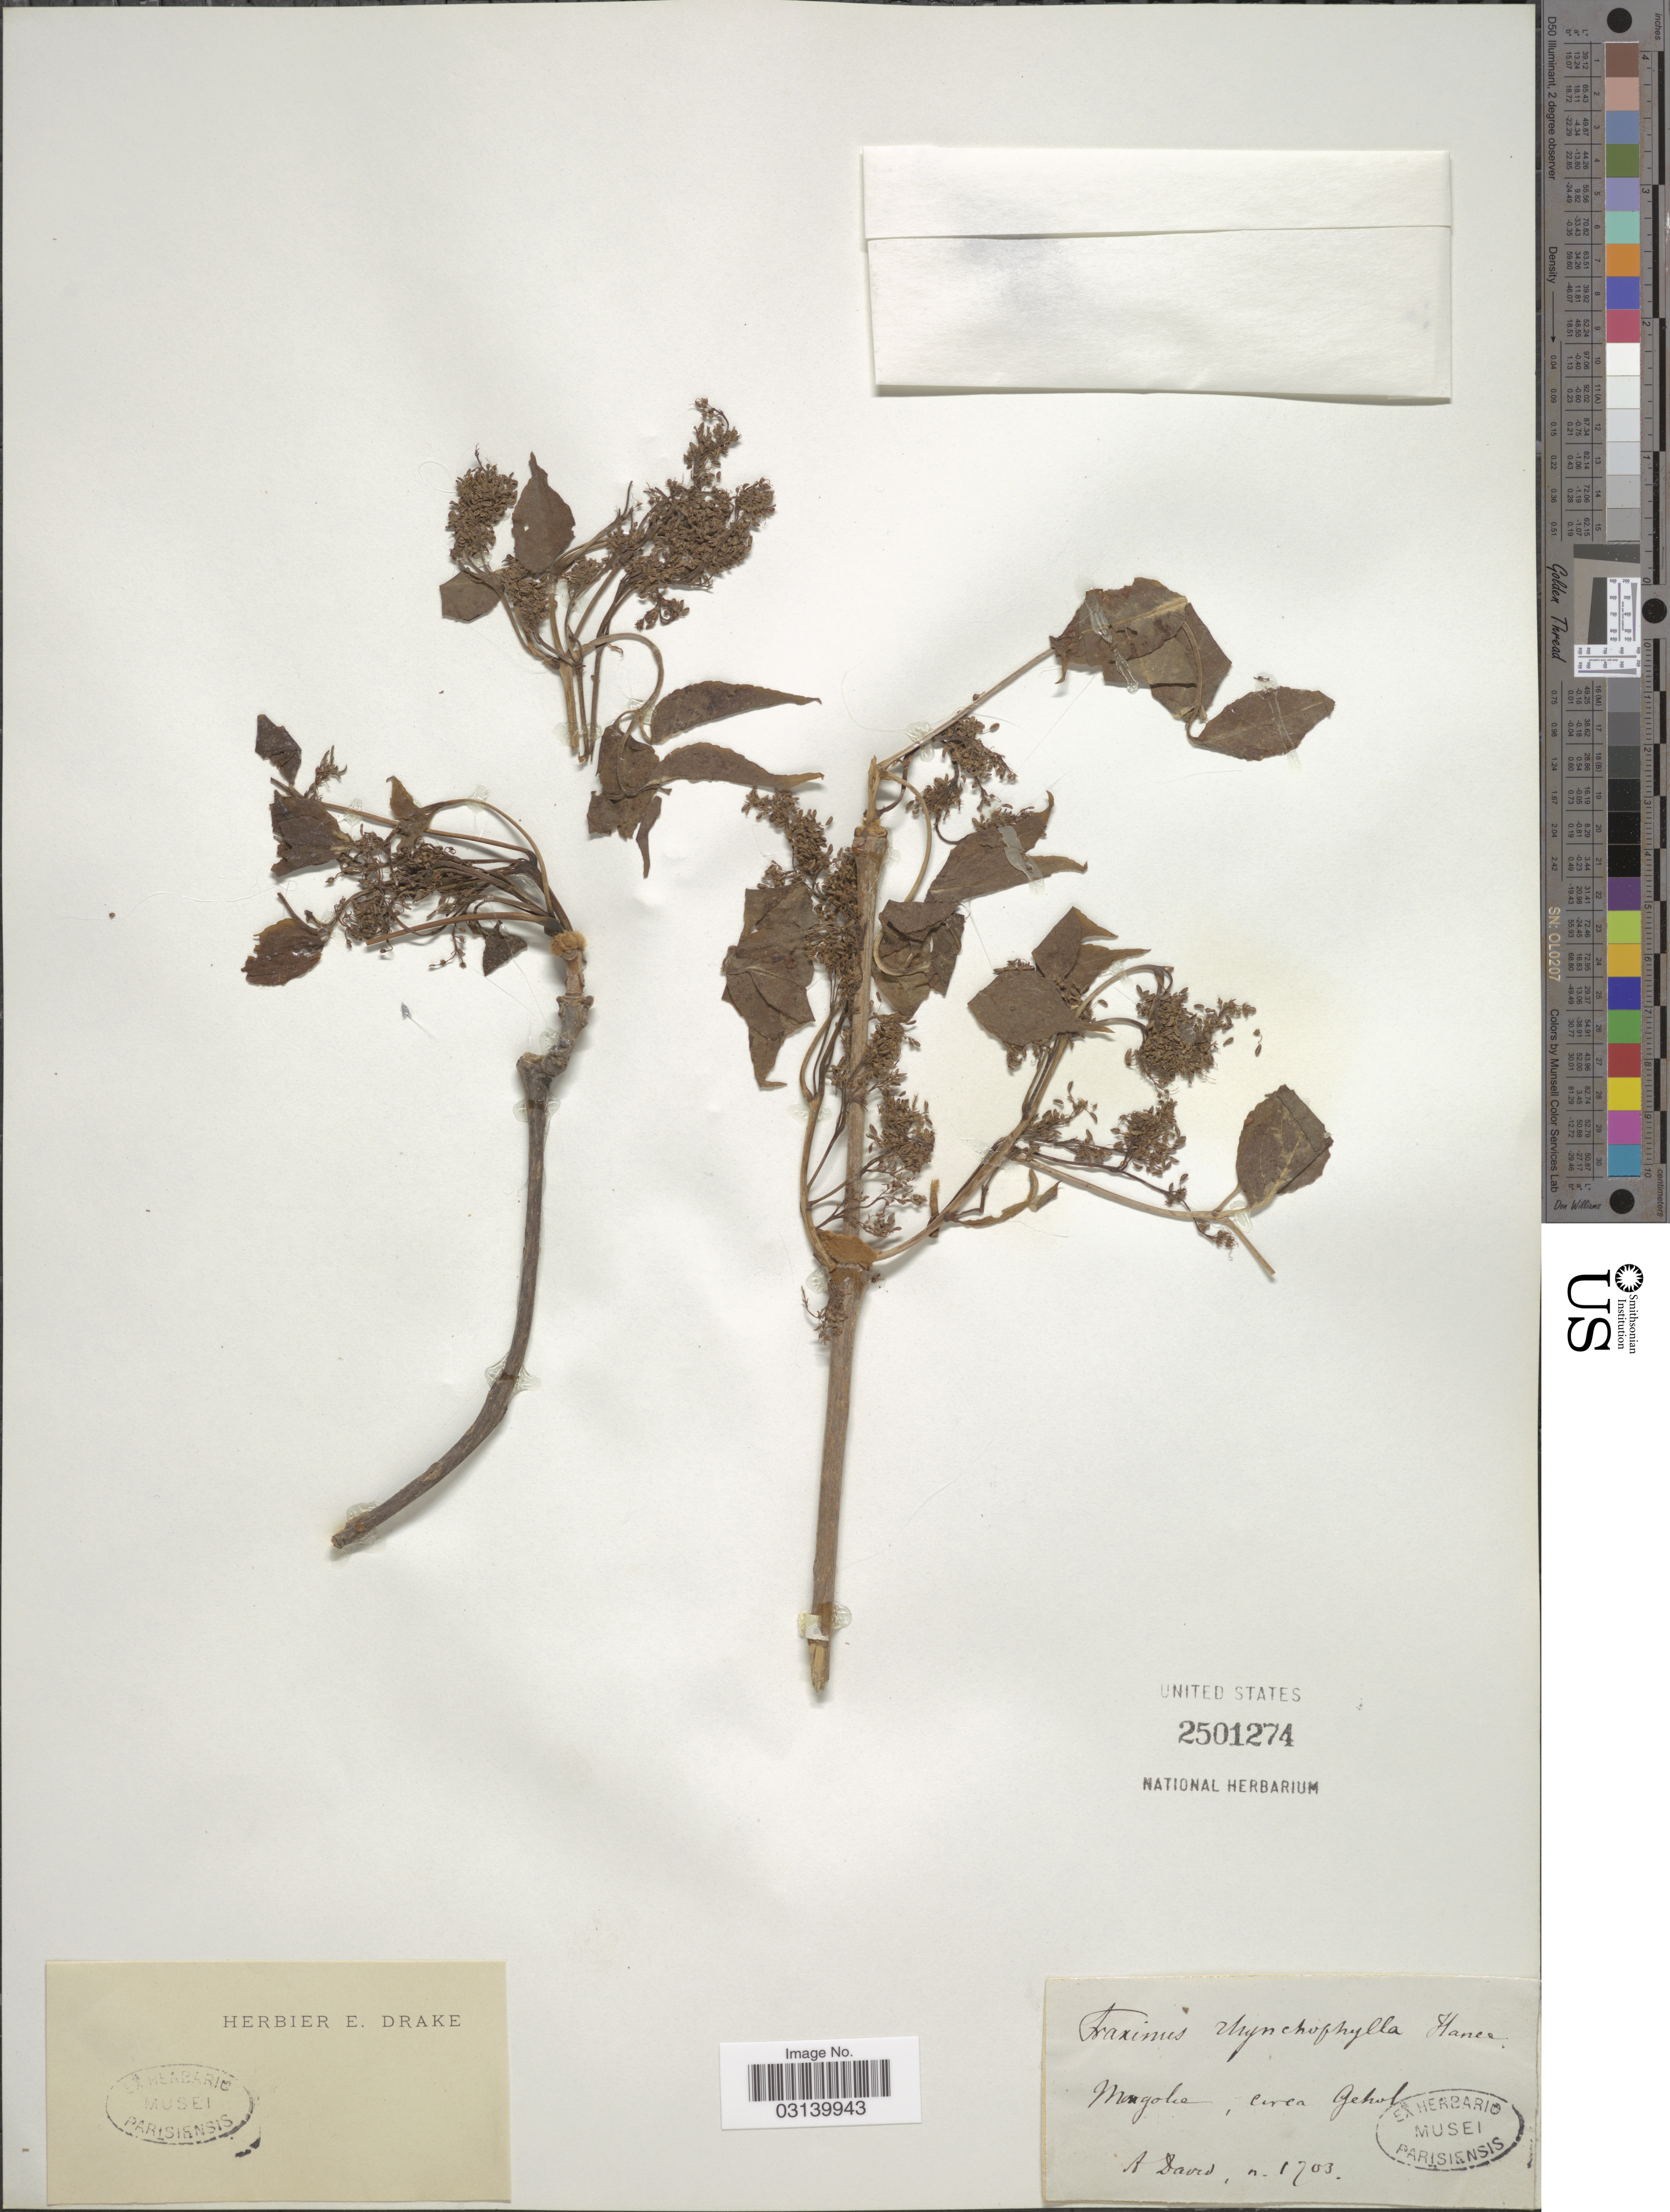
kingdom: Plantae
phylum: Tracheophyta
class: Magnoliopsida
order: Lamiales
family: Oleaceae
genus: Fraxinus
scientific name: Fraxinus rhynchophylla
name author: Hance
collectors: A. David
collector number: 1703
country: China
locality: Mongolie, circa Gehol.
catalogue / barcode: US 2501274